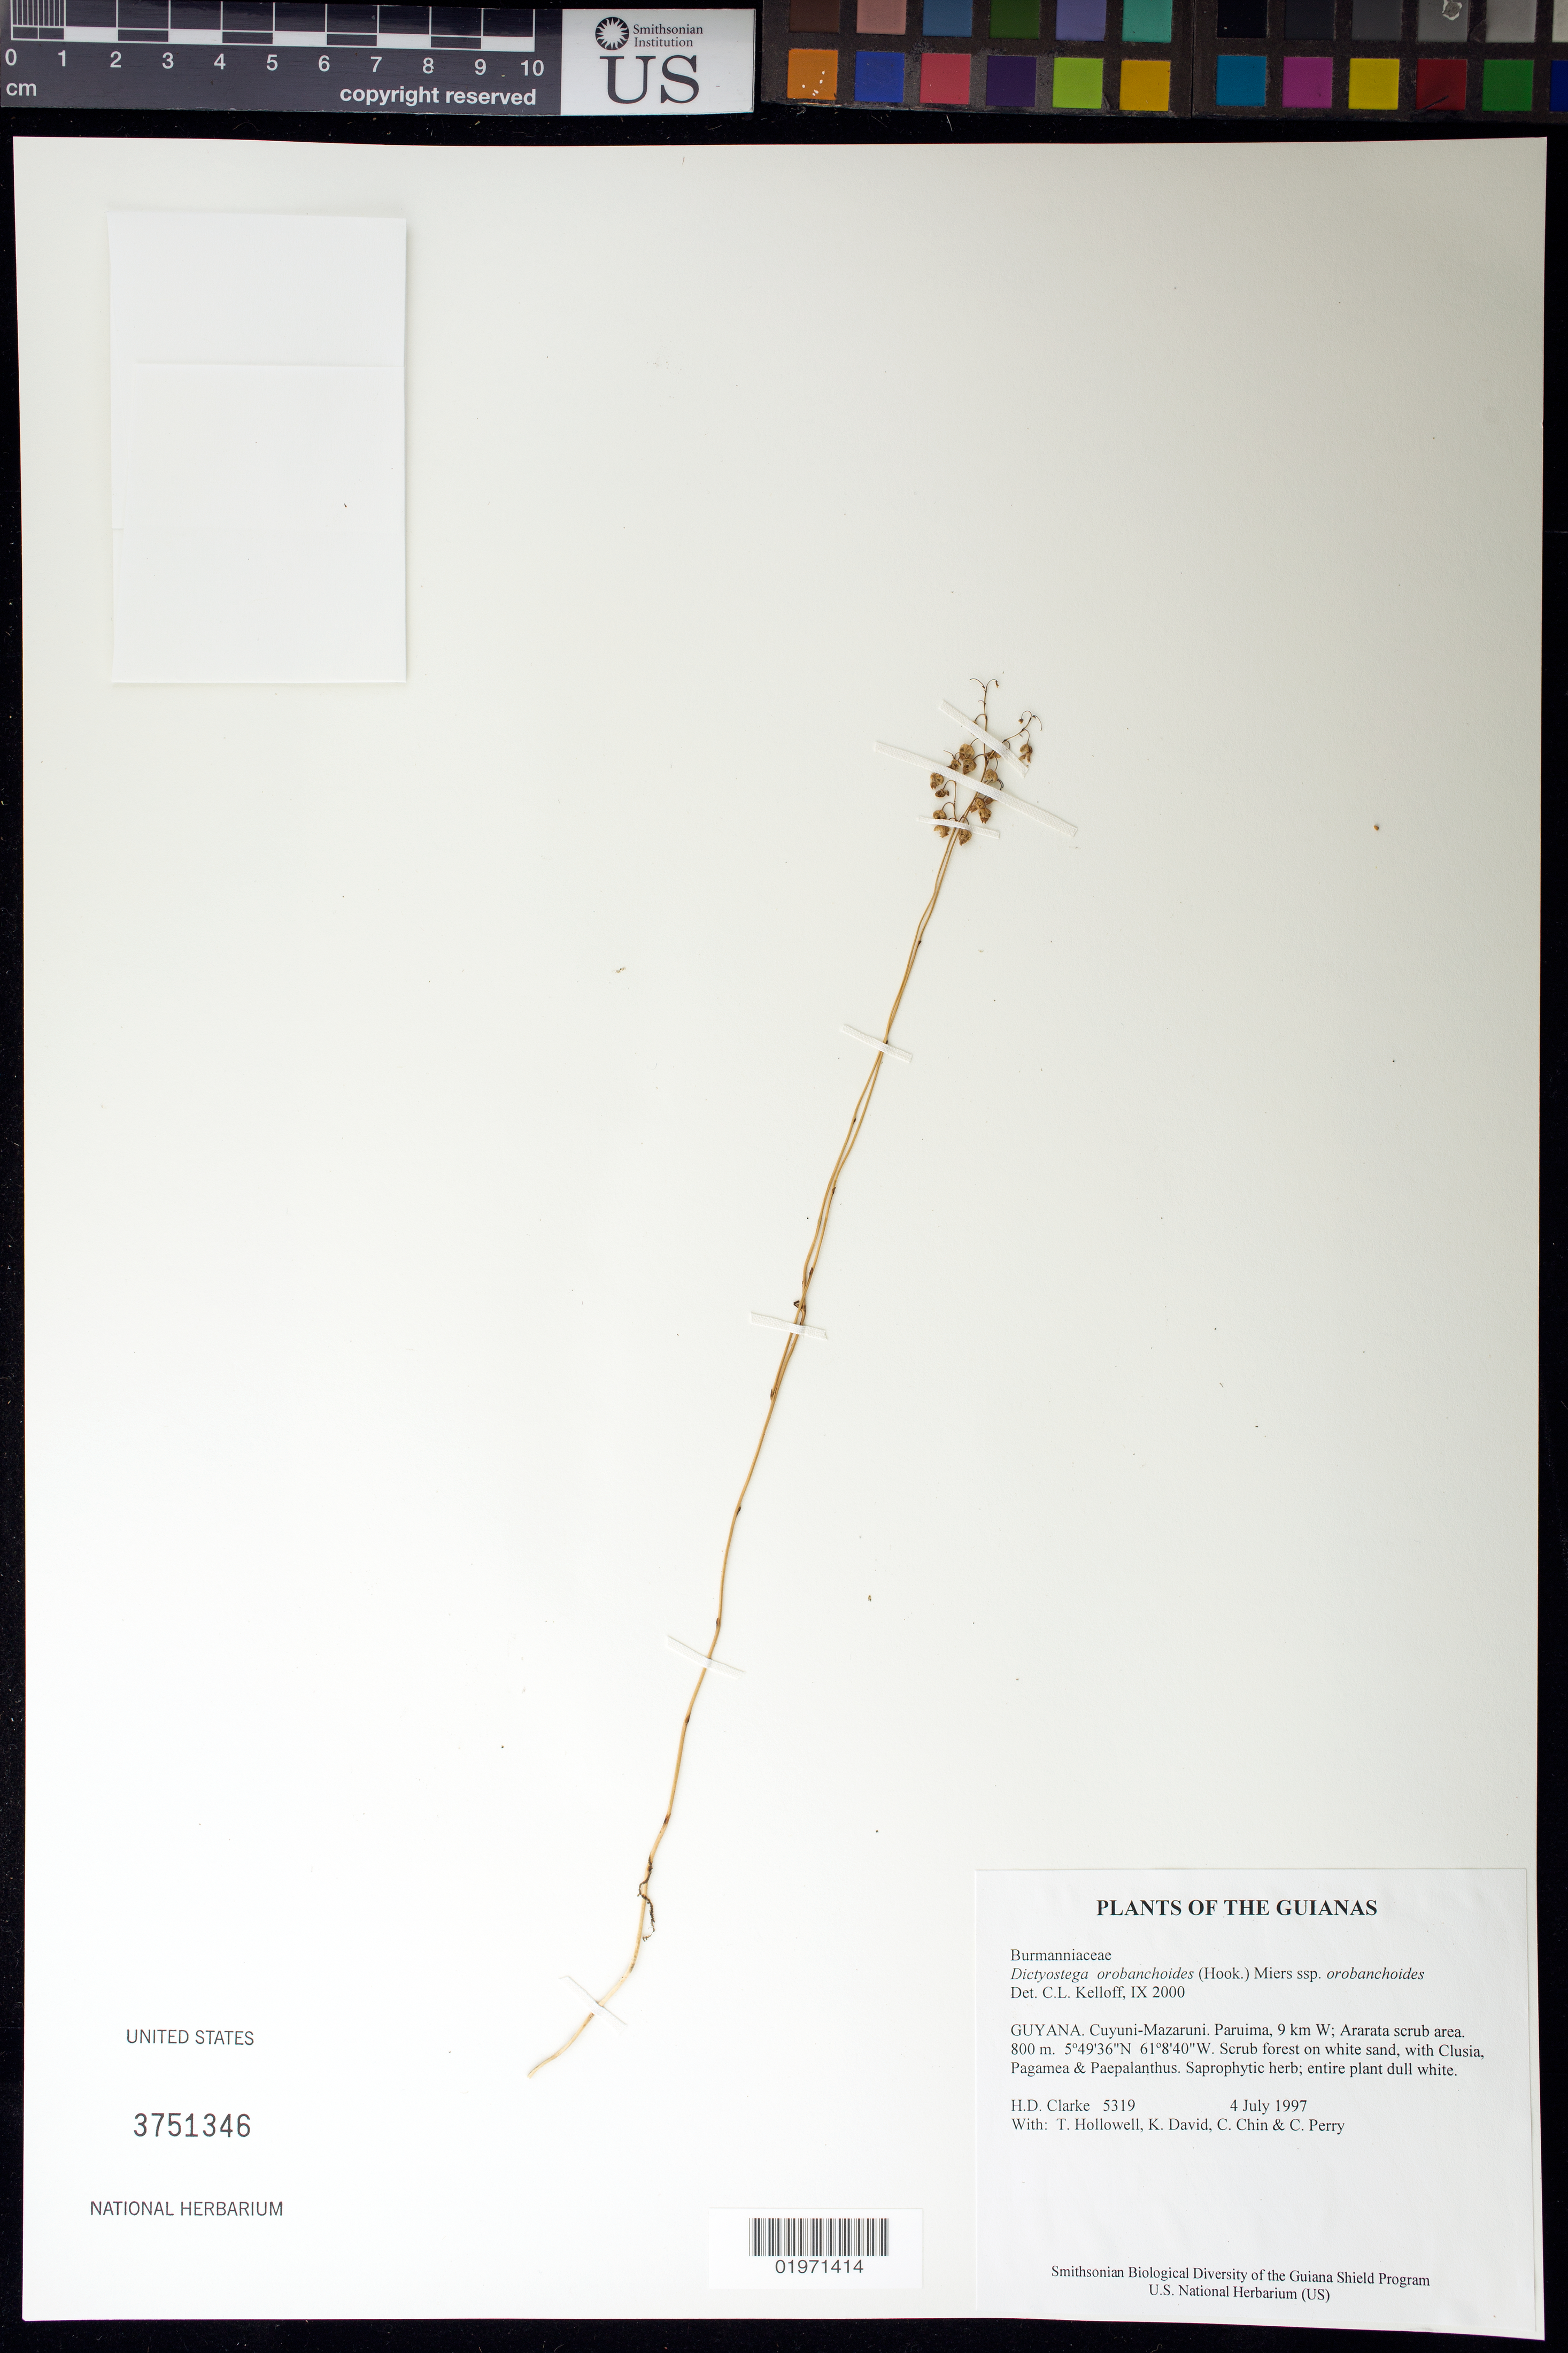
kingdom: Plantae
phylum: Tracheophyta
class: Liliopsida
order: Dioscoreales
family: Burmanniaceae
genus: Dictyostega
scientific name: Dictyostega orobanchoides subsp. orobanchoides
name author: (Hook.) Miers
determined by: Kelloff, Carol L., (US), Smithsonian Institution - National Museum of Natural History (UNITED STATES)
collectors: H. D. Clarke, T. Hollowell, K. David, C. Chin & C. Perry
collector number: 5319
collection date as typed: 4 July 1997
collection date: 1997-07-04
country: Guyana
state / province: Cuyuni-Mazaruni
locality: Paruima, 9 km W; Ararata scrub area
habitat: Scrub forest on white sand, with Clusia, Pagamea & Paepalanthus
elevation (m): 800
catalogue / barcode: US 3751346